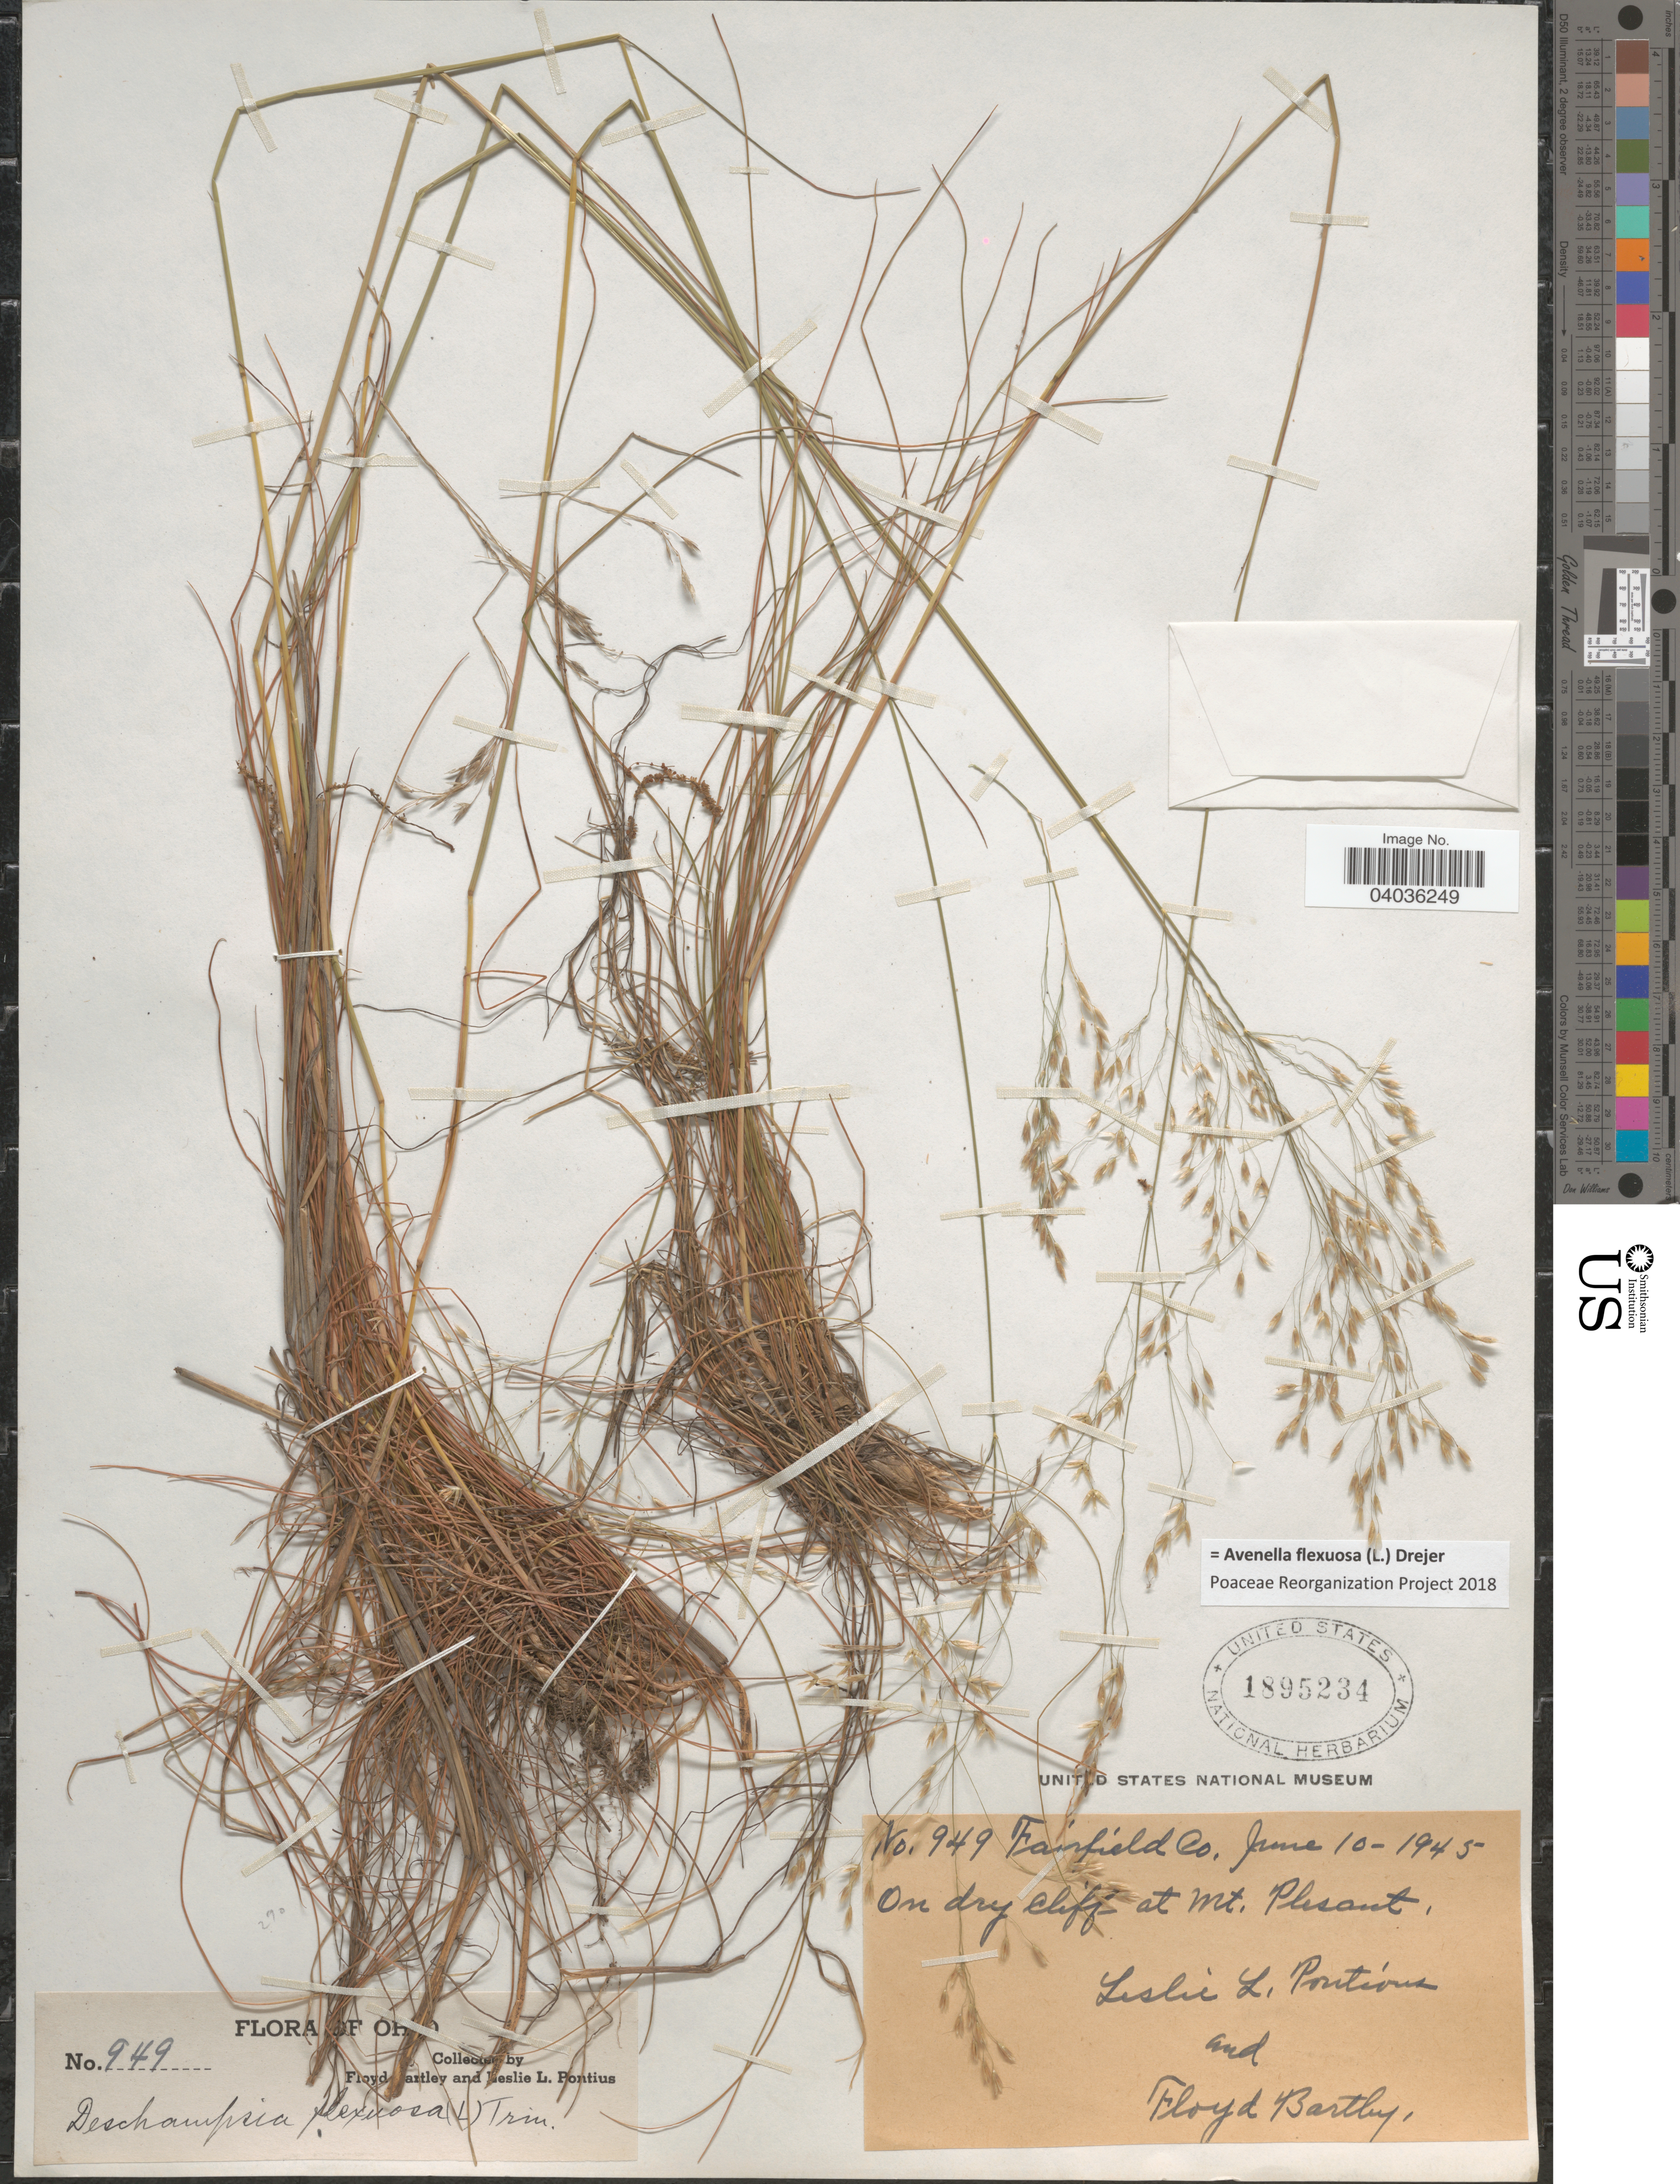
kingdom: Plantae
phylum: Tracheophyta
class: Liliopsida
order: Poales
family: Poaceae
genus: Avenella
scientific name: Avenella flexuosa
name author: (L.) Drejer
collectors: L. Pontius & F. Bartley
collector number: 949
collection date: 1945-06-10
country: United States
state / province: Ohio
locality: Fairfield Co. On dry cliff at Mt. Plesant.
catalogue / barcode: US 1895234